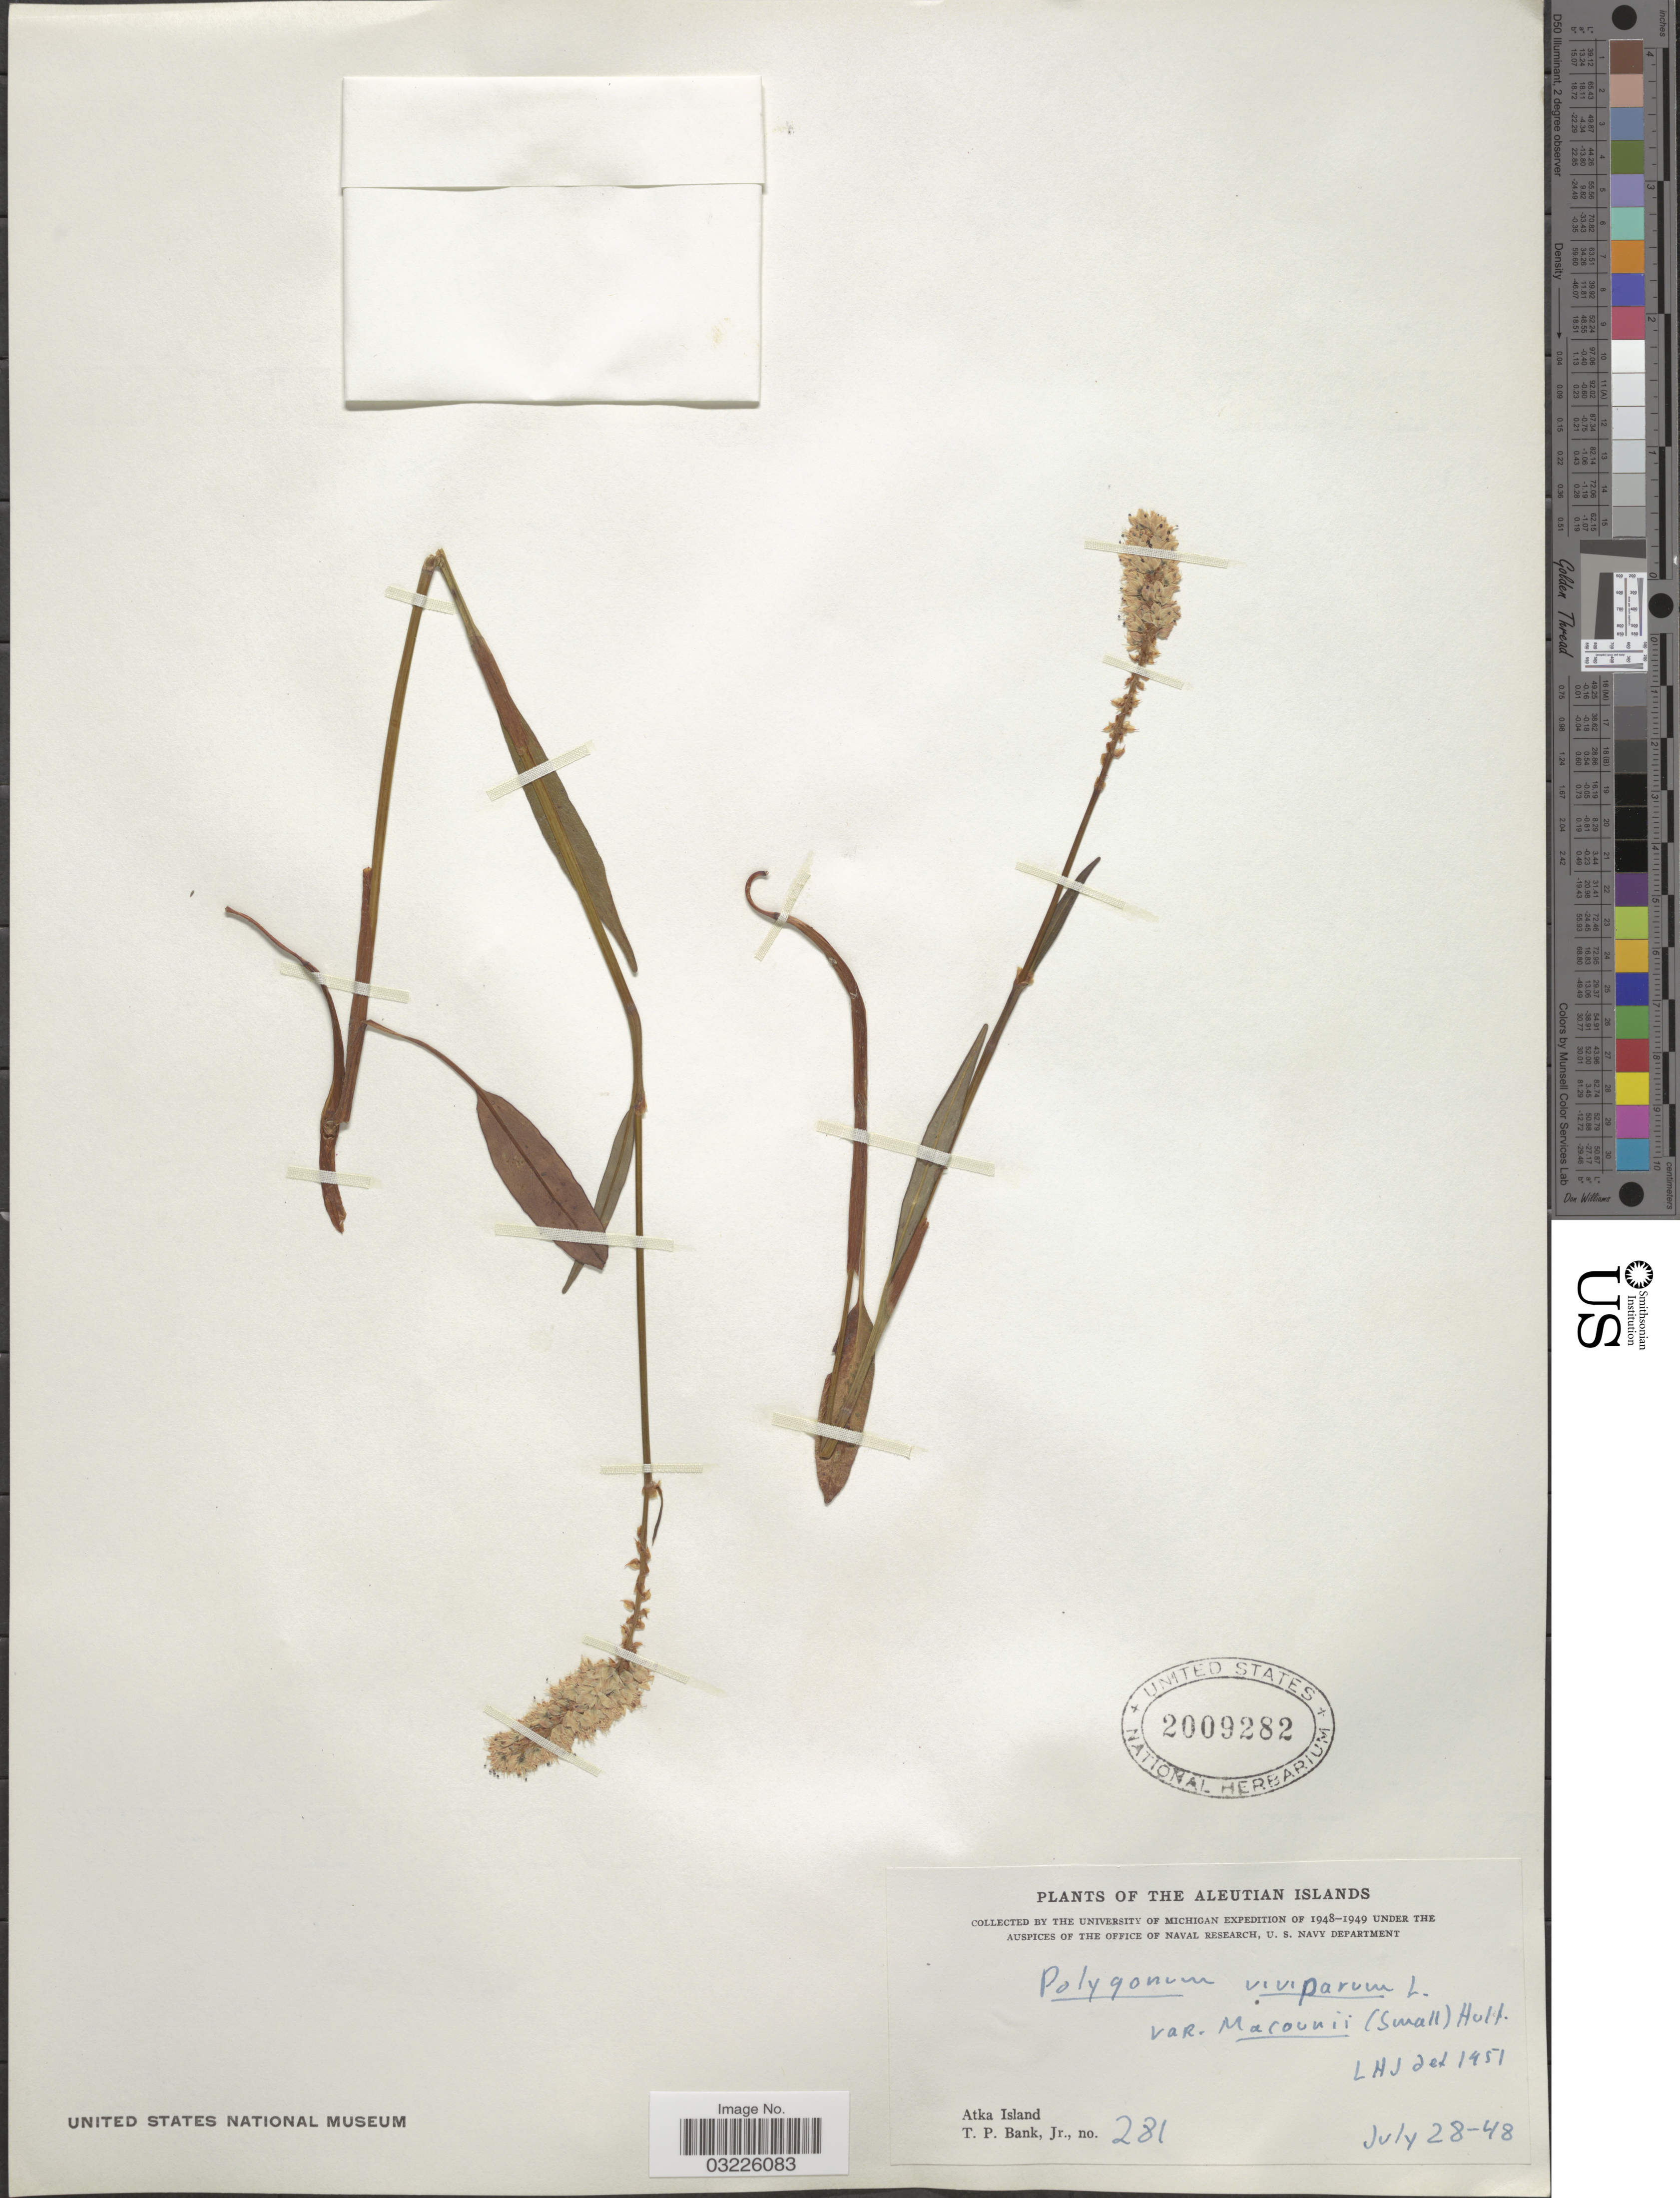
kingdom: Plantae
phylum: Tracheophyta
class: Magnoliopsida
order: Caryophyllales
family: Polygonaceae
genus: Bistorta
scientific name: Bistorta vivipara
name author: (L.) Delarbre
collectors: T. Bank Jr.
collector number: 281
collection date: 1948-07-28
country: United States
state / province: Alaska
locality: Aleutian Islands. Atka Island.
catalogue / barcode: US 2009282